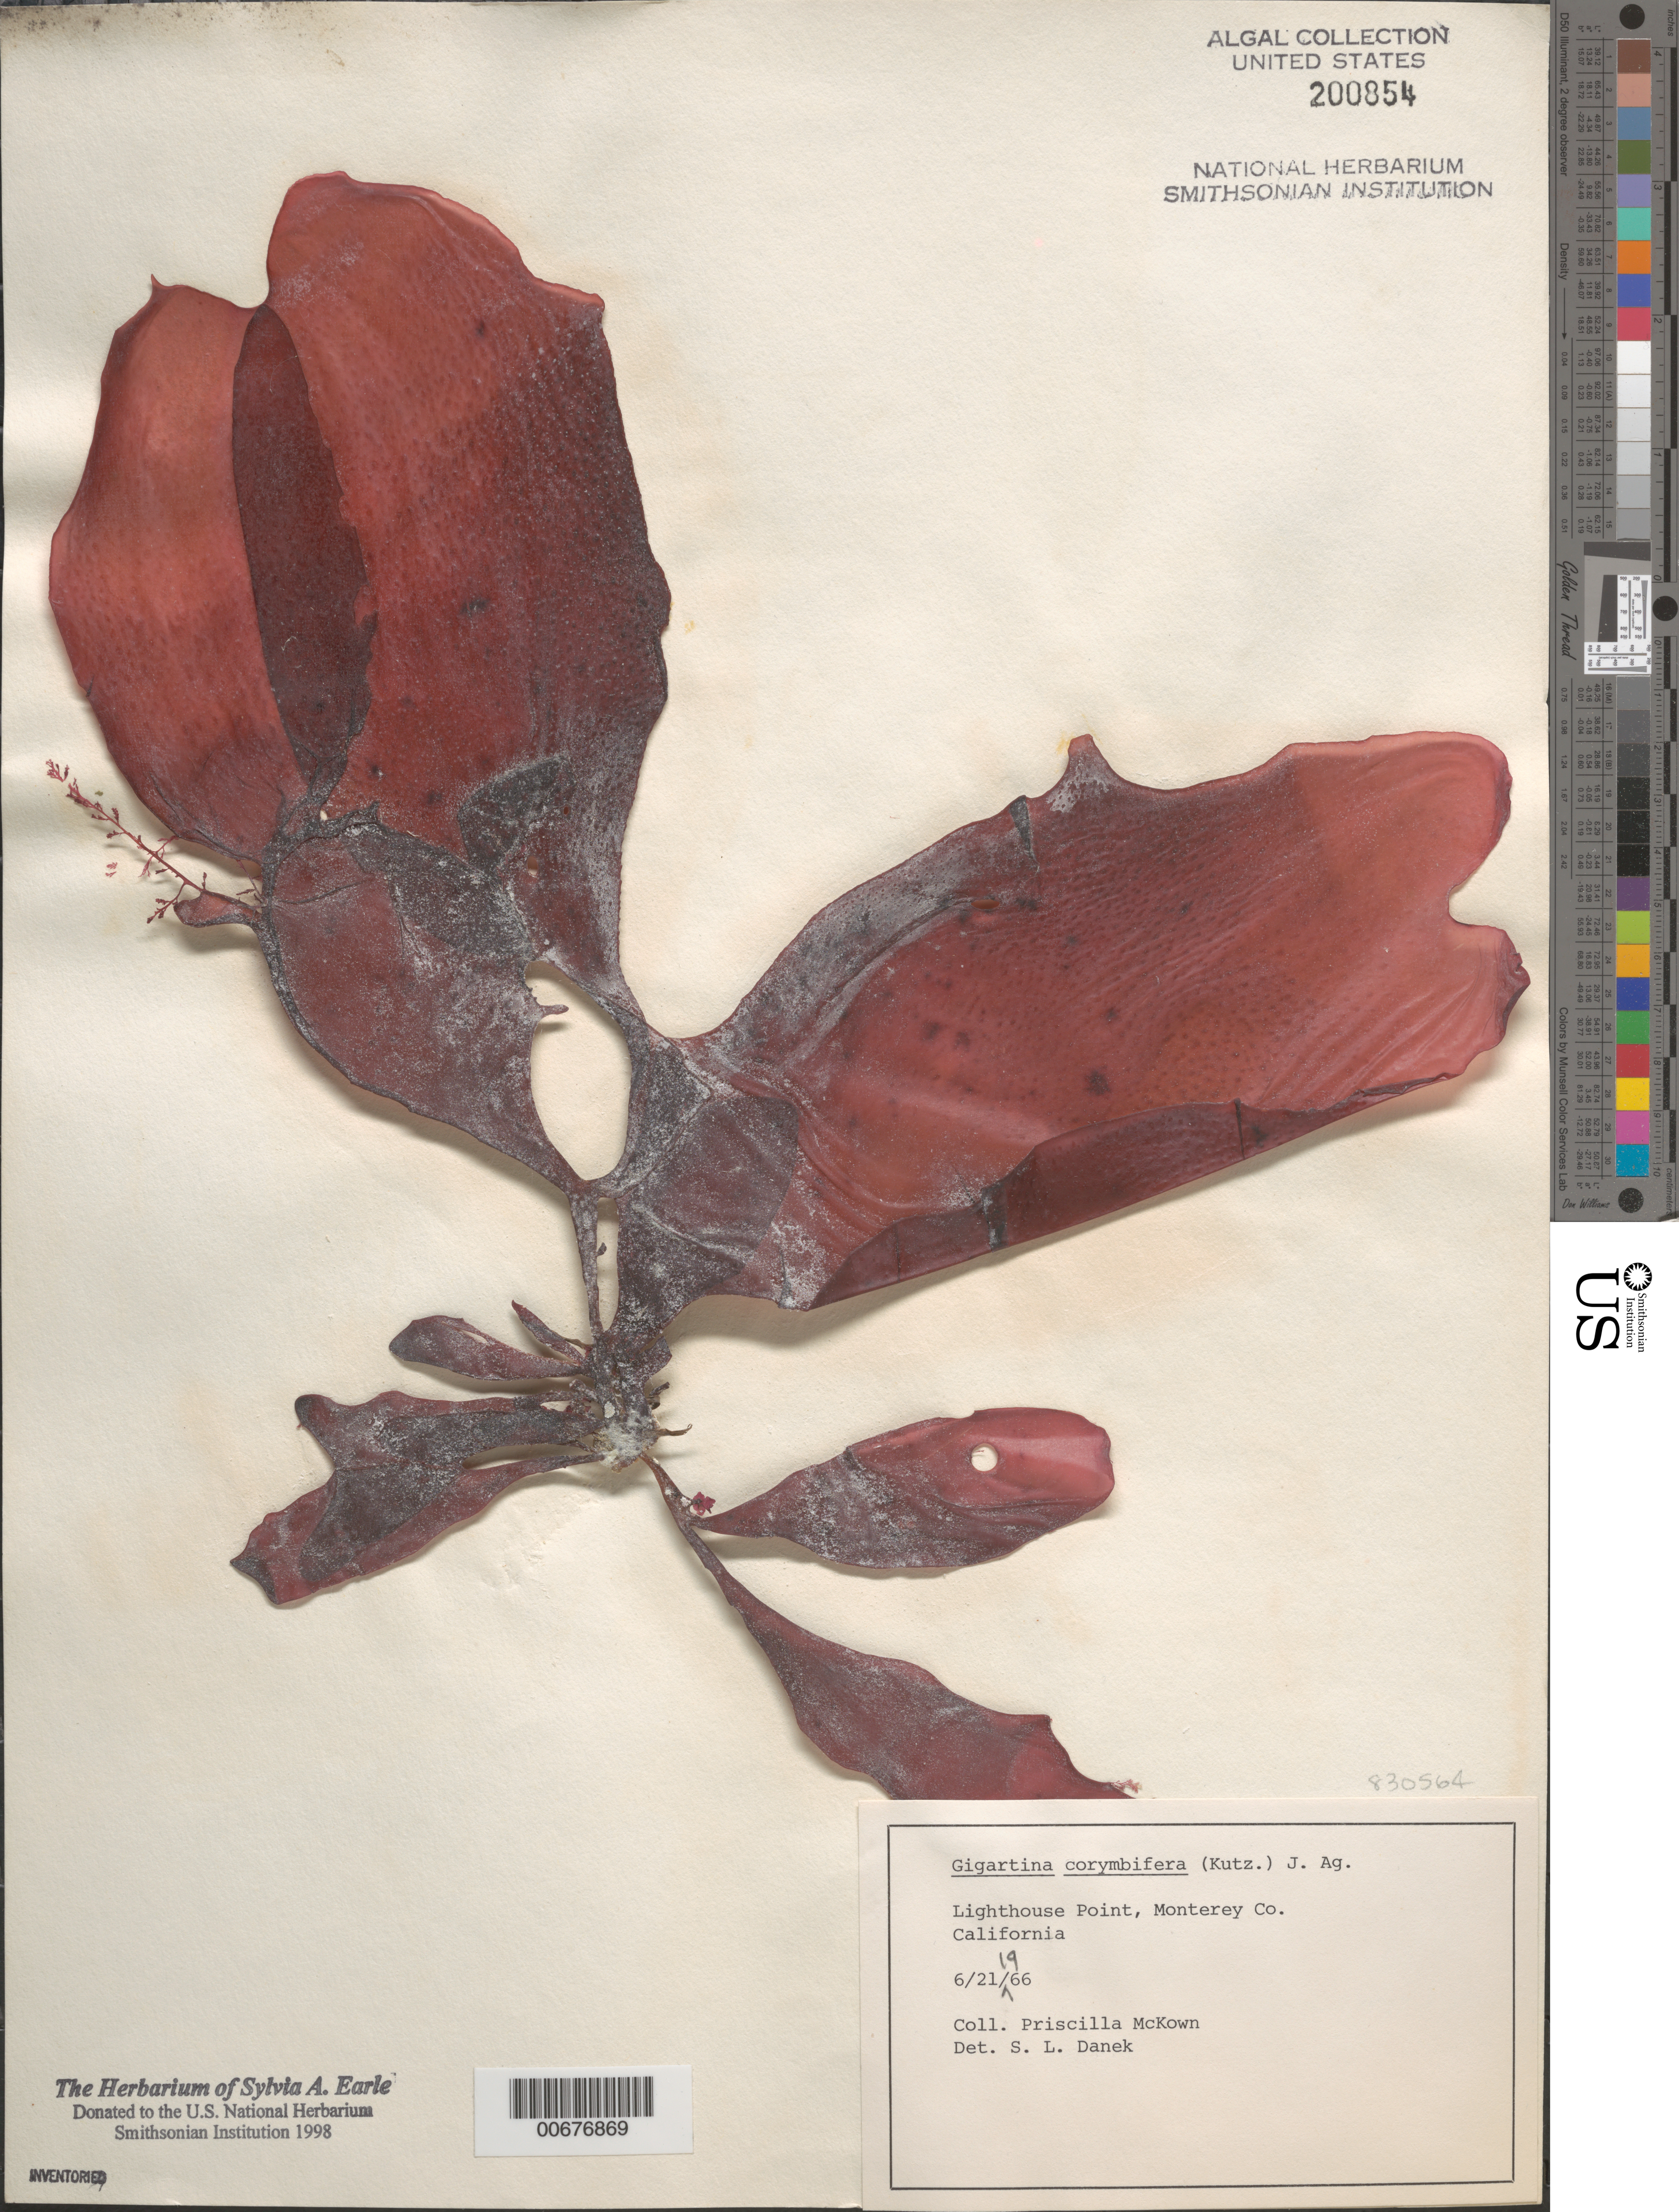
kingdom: Plantae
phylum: Rhodophyta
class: Florideophyceae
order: Gigartinales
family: Gigartinaceae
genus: Chondracanthus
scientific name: Chondracanthus corymbiferus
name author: (Kütz.) Guiry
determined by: Algae name updating Project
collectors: P. McKown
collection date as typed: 21 Jun 1966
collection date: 1966-06-21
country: United States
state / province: California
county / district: Monterey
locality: Lighthouse Point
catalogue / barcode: US 200854